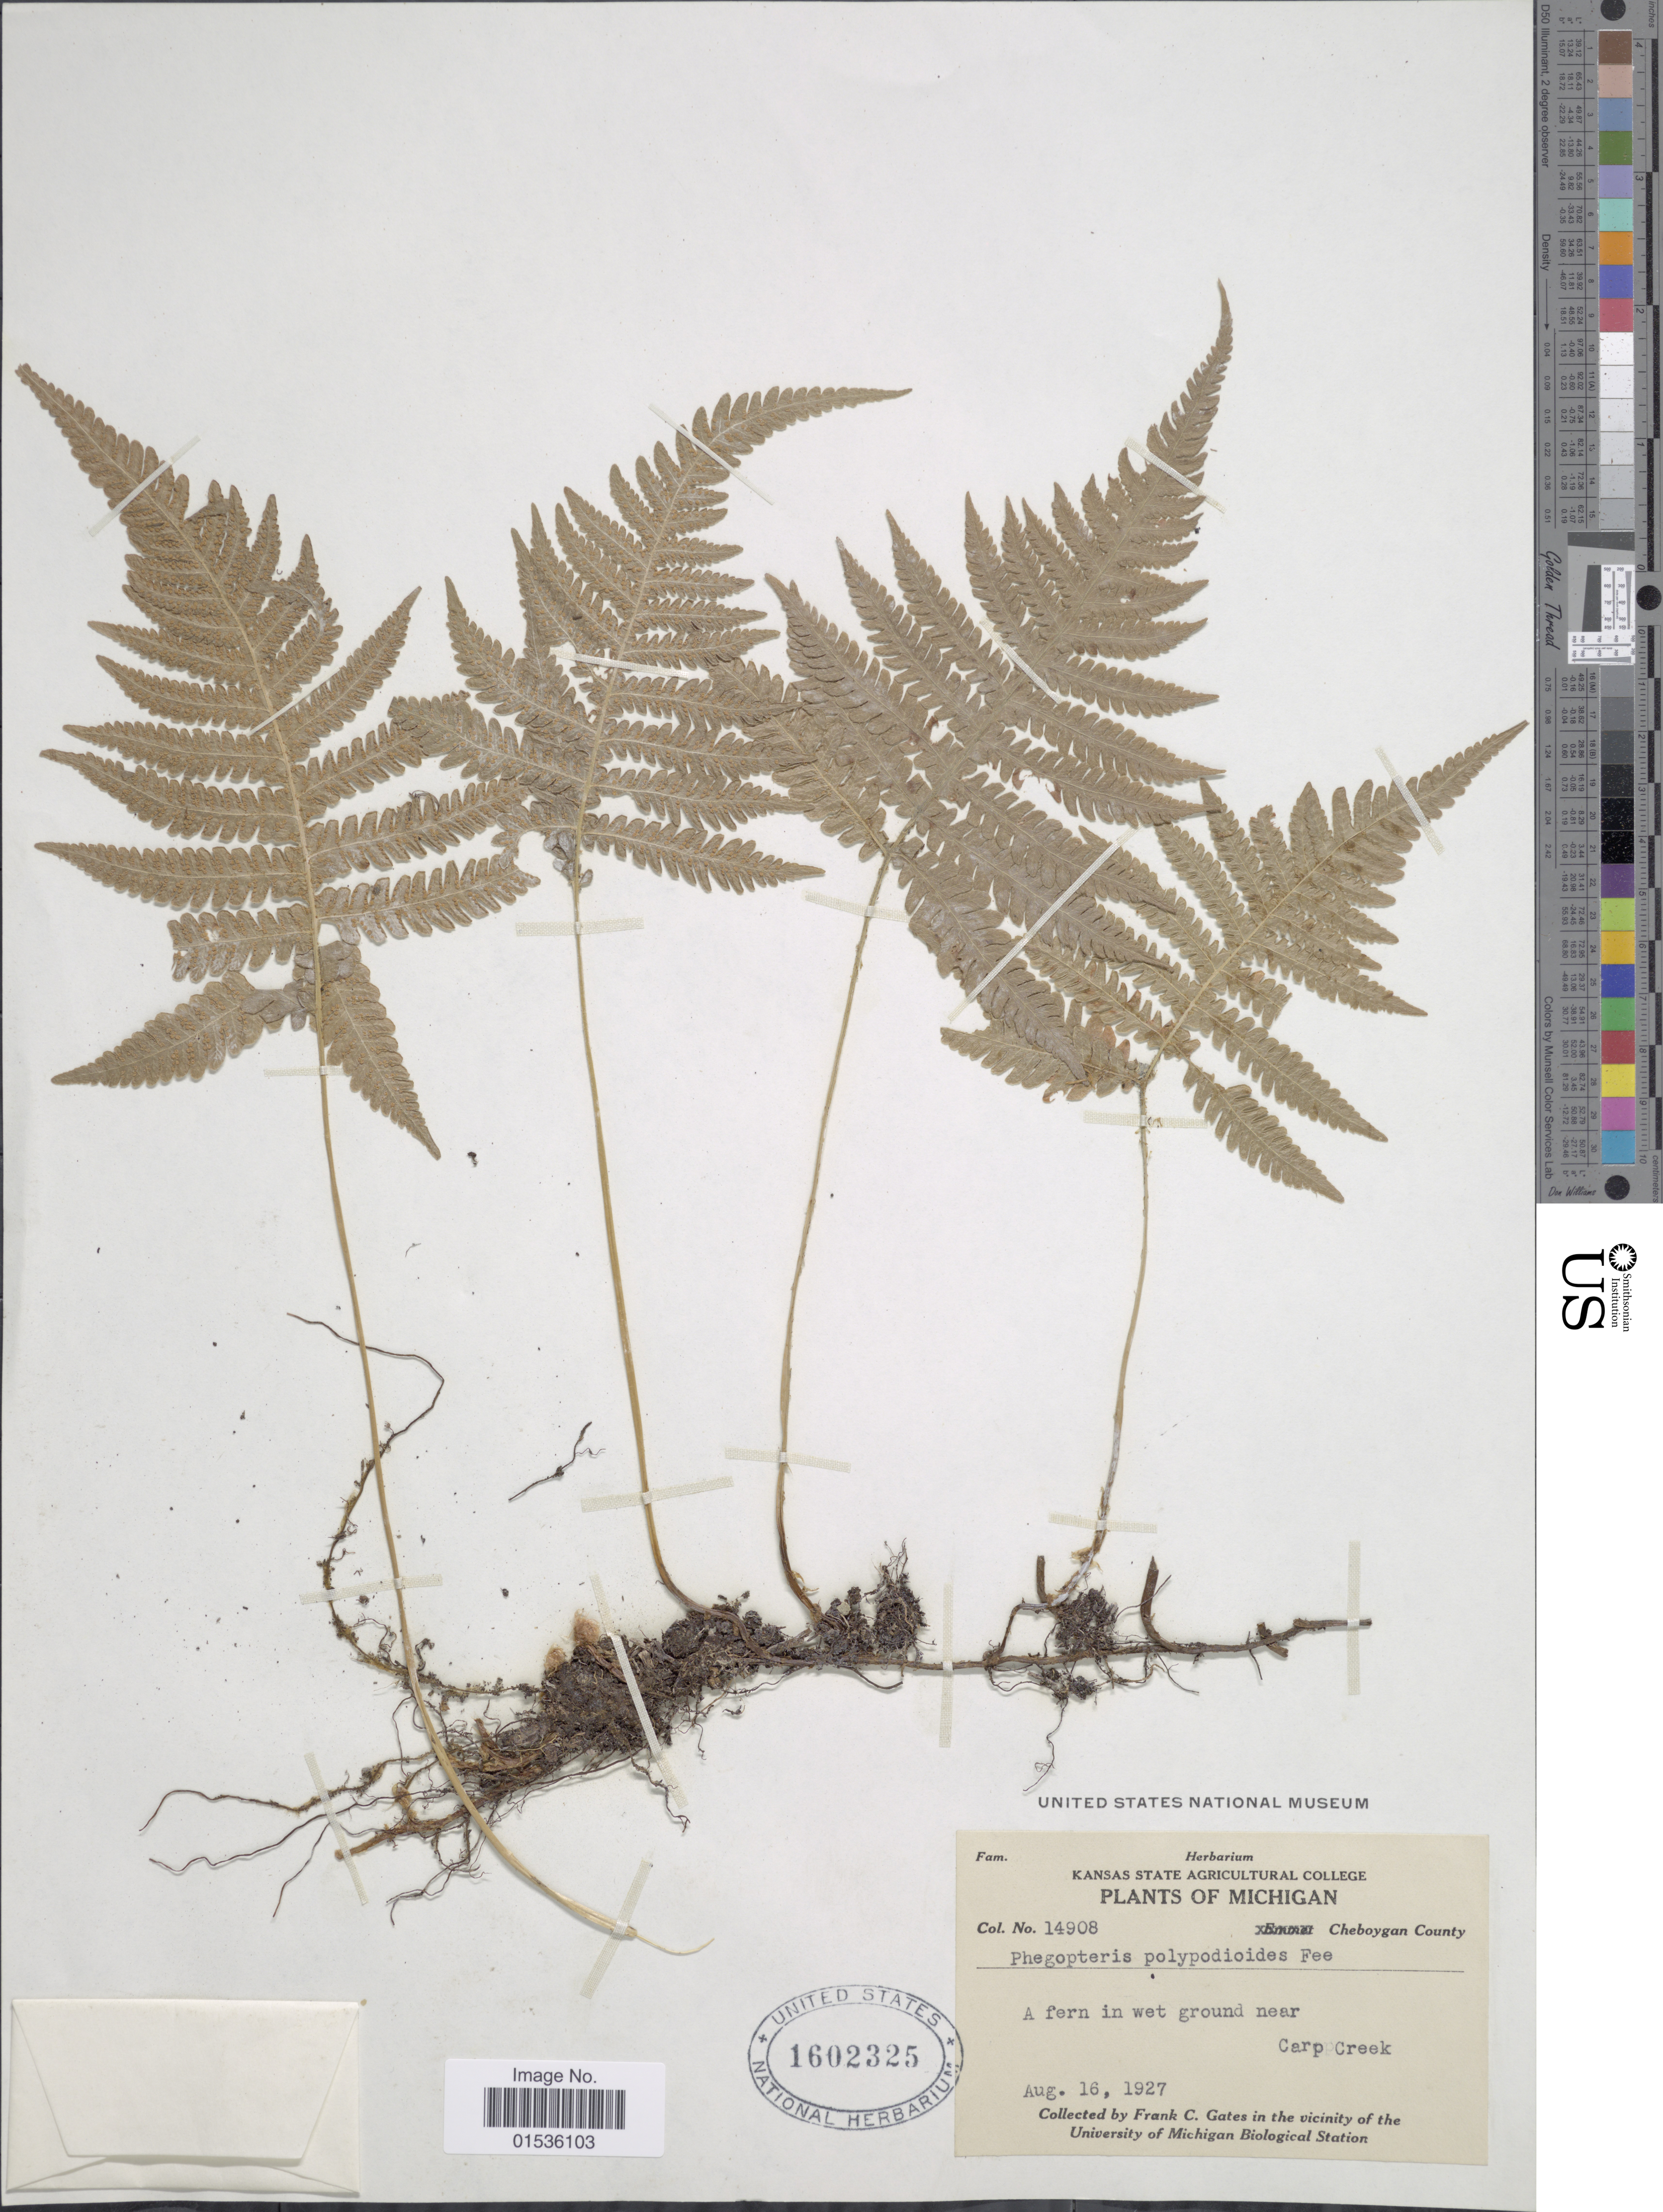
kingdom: Plantae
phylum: Tracheophyta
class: Polypodiopsida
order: Polypodiales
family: Thelypteridaceae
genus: Phegopteris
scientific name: Phegopteris connectilis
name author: (Michx.) Watt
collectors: F. C. Gates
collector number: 14908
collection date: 1927-08-16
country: United States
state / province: Michigan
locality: Michigan, Carp Creek. Cheboygan county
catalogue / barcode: US 602325